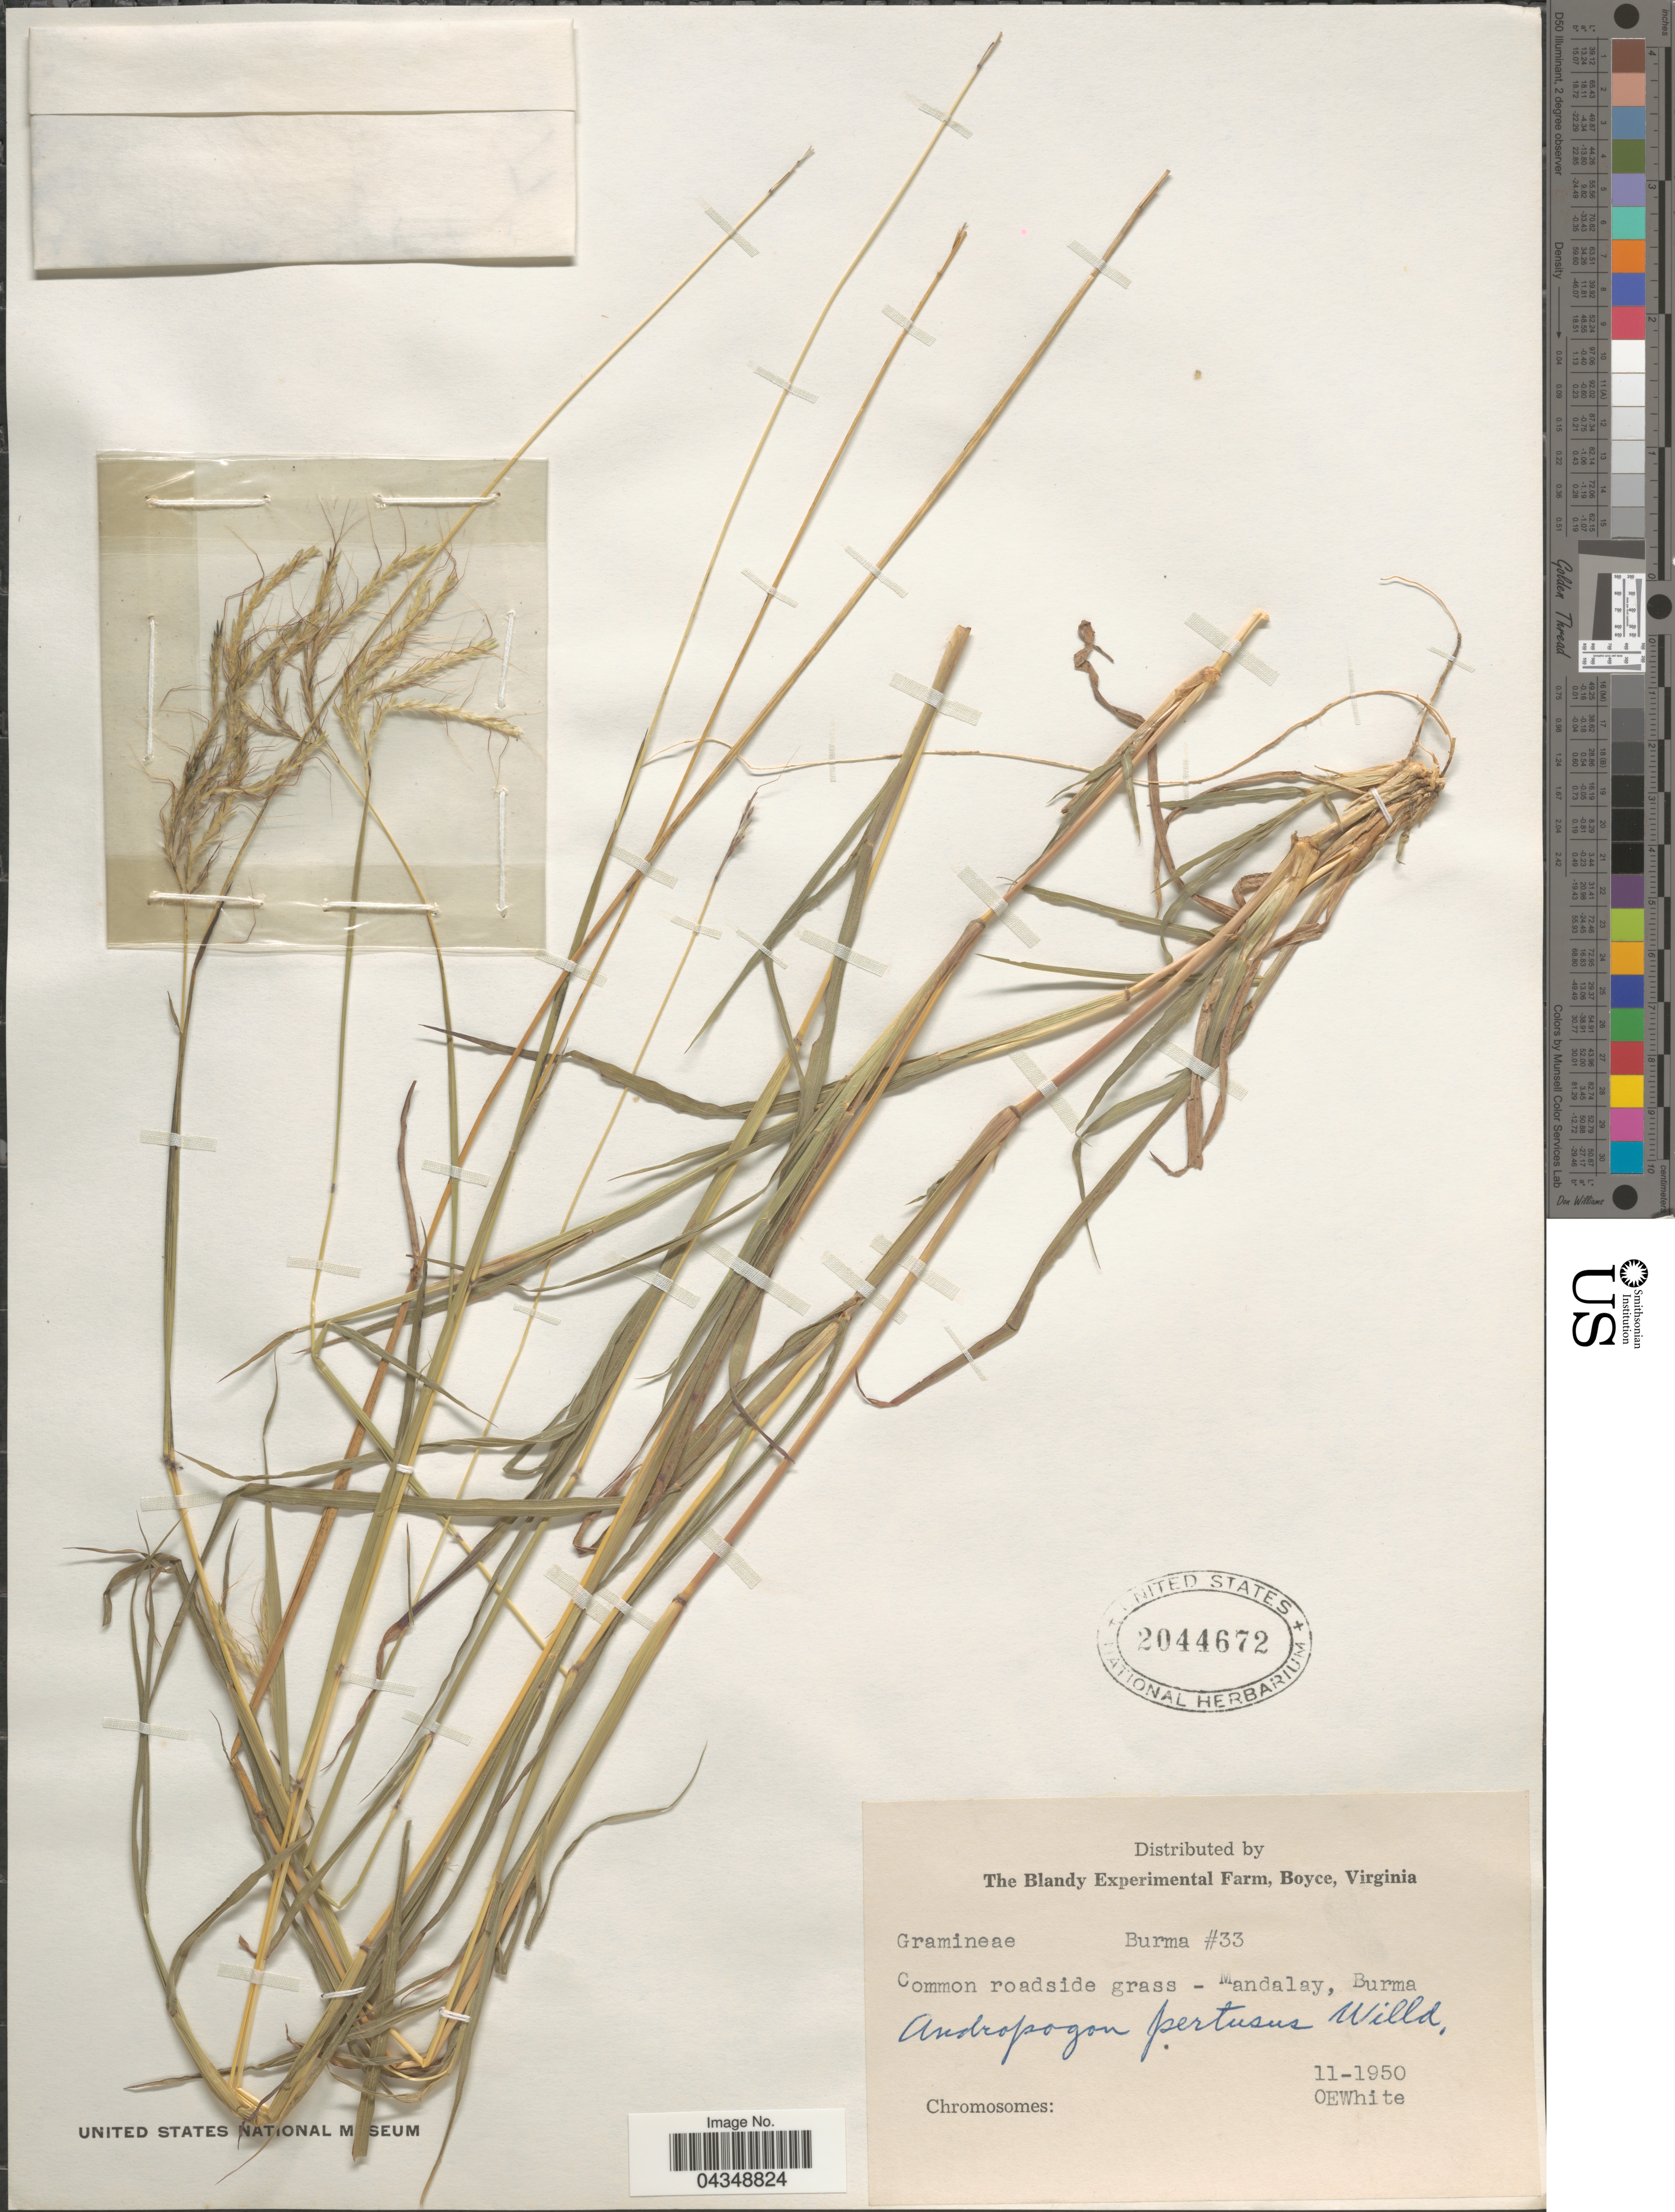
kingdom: Plantae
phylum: Tracheophyta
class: Liliopsida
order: Poales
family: Poaceae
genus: Bothriochloa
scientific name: Bothriochloa pertusa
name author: (L.) A. Camus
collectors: O. E. White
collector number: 33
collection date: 1950-11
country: Myanmar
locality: Burma. Mandalay.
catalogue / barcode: US 2044672